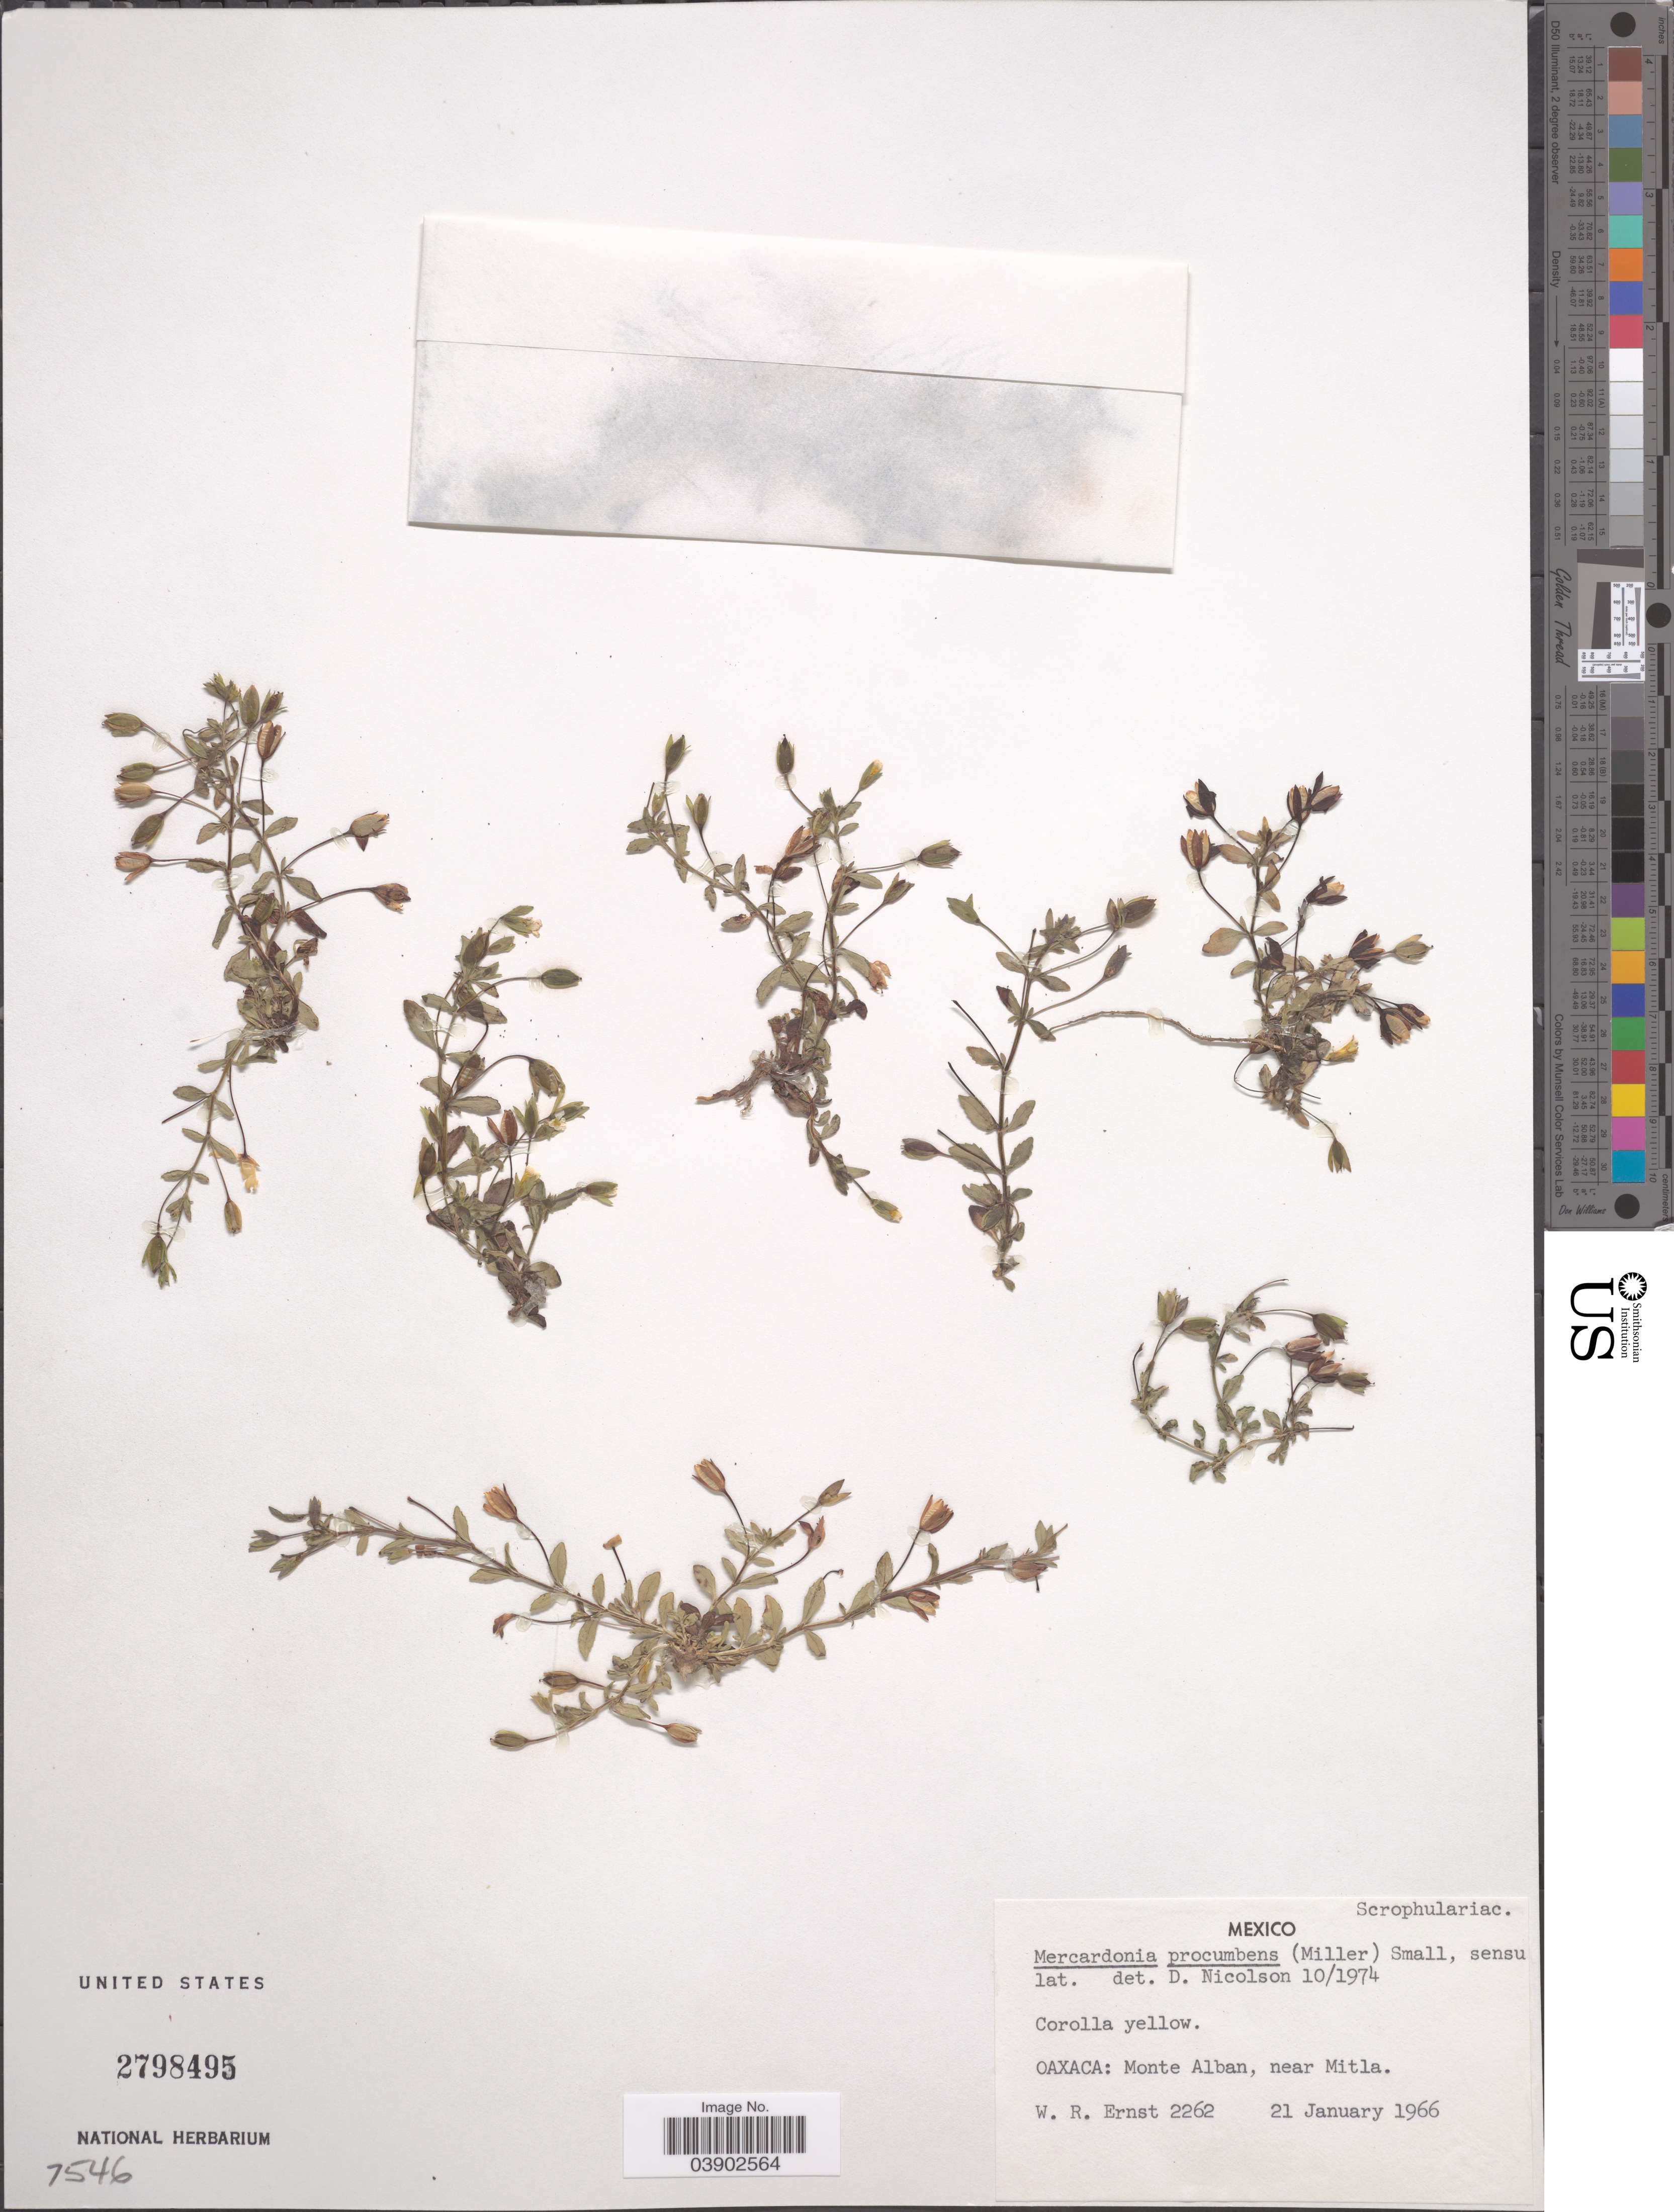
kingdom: Plantae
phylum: Tracheophyta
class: Magnoliopsida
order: Lamiales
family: Plantaginaceae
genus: Mecardonia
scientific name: Mecardonia procumbens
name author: (Mill.) Small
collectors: W. R. Ernst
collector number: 2262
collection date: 1966-01-21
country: Mexico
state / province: Oaxaca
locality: Monte Alban, near Mitla.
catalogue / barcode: US 2798495